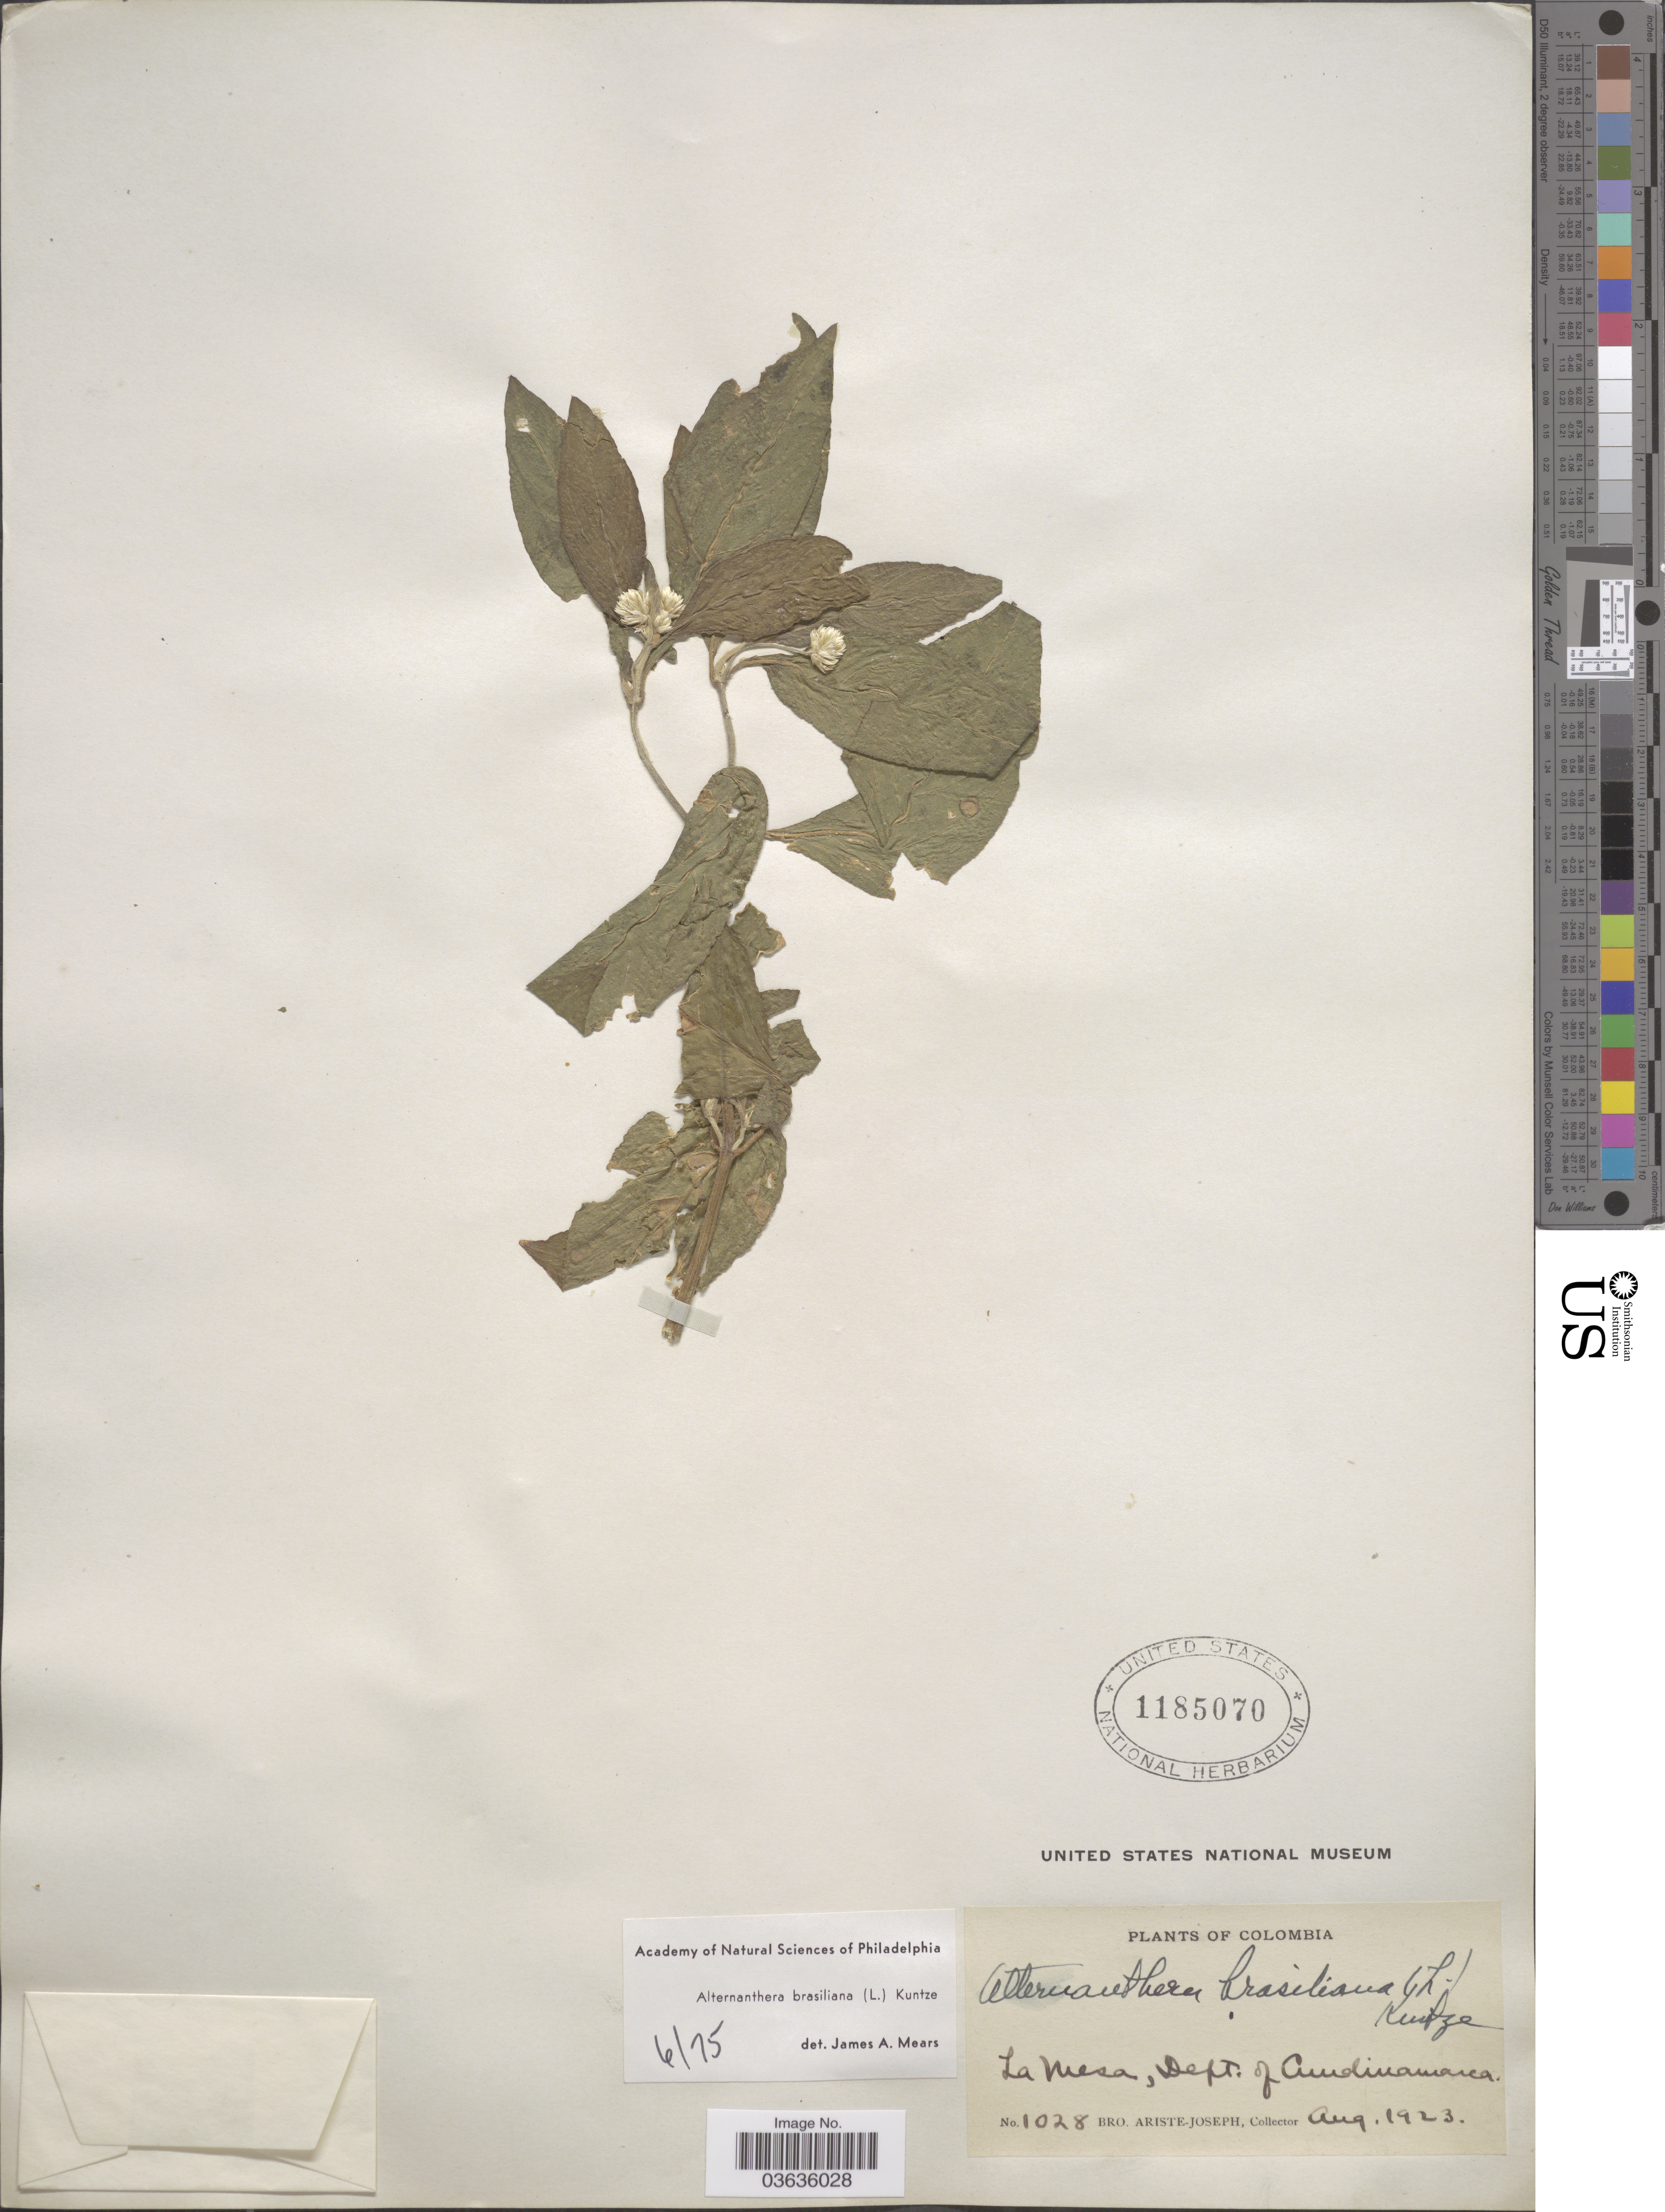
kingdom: Plantae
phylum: Tracheophyta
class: Magnoliopsida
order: Caryophyllales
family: Amaranthaceae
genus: Alternanthera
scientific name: Alternanthera brasiliana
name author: (L.) Kuntze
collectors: Bro. Ariste-Joseph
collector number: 1028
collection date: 1923-08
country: Colombia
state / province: Cundinamarca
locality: La Mesa, Dept. of Cundinamarca.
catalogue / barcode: US 1185070